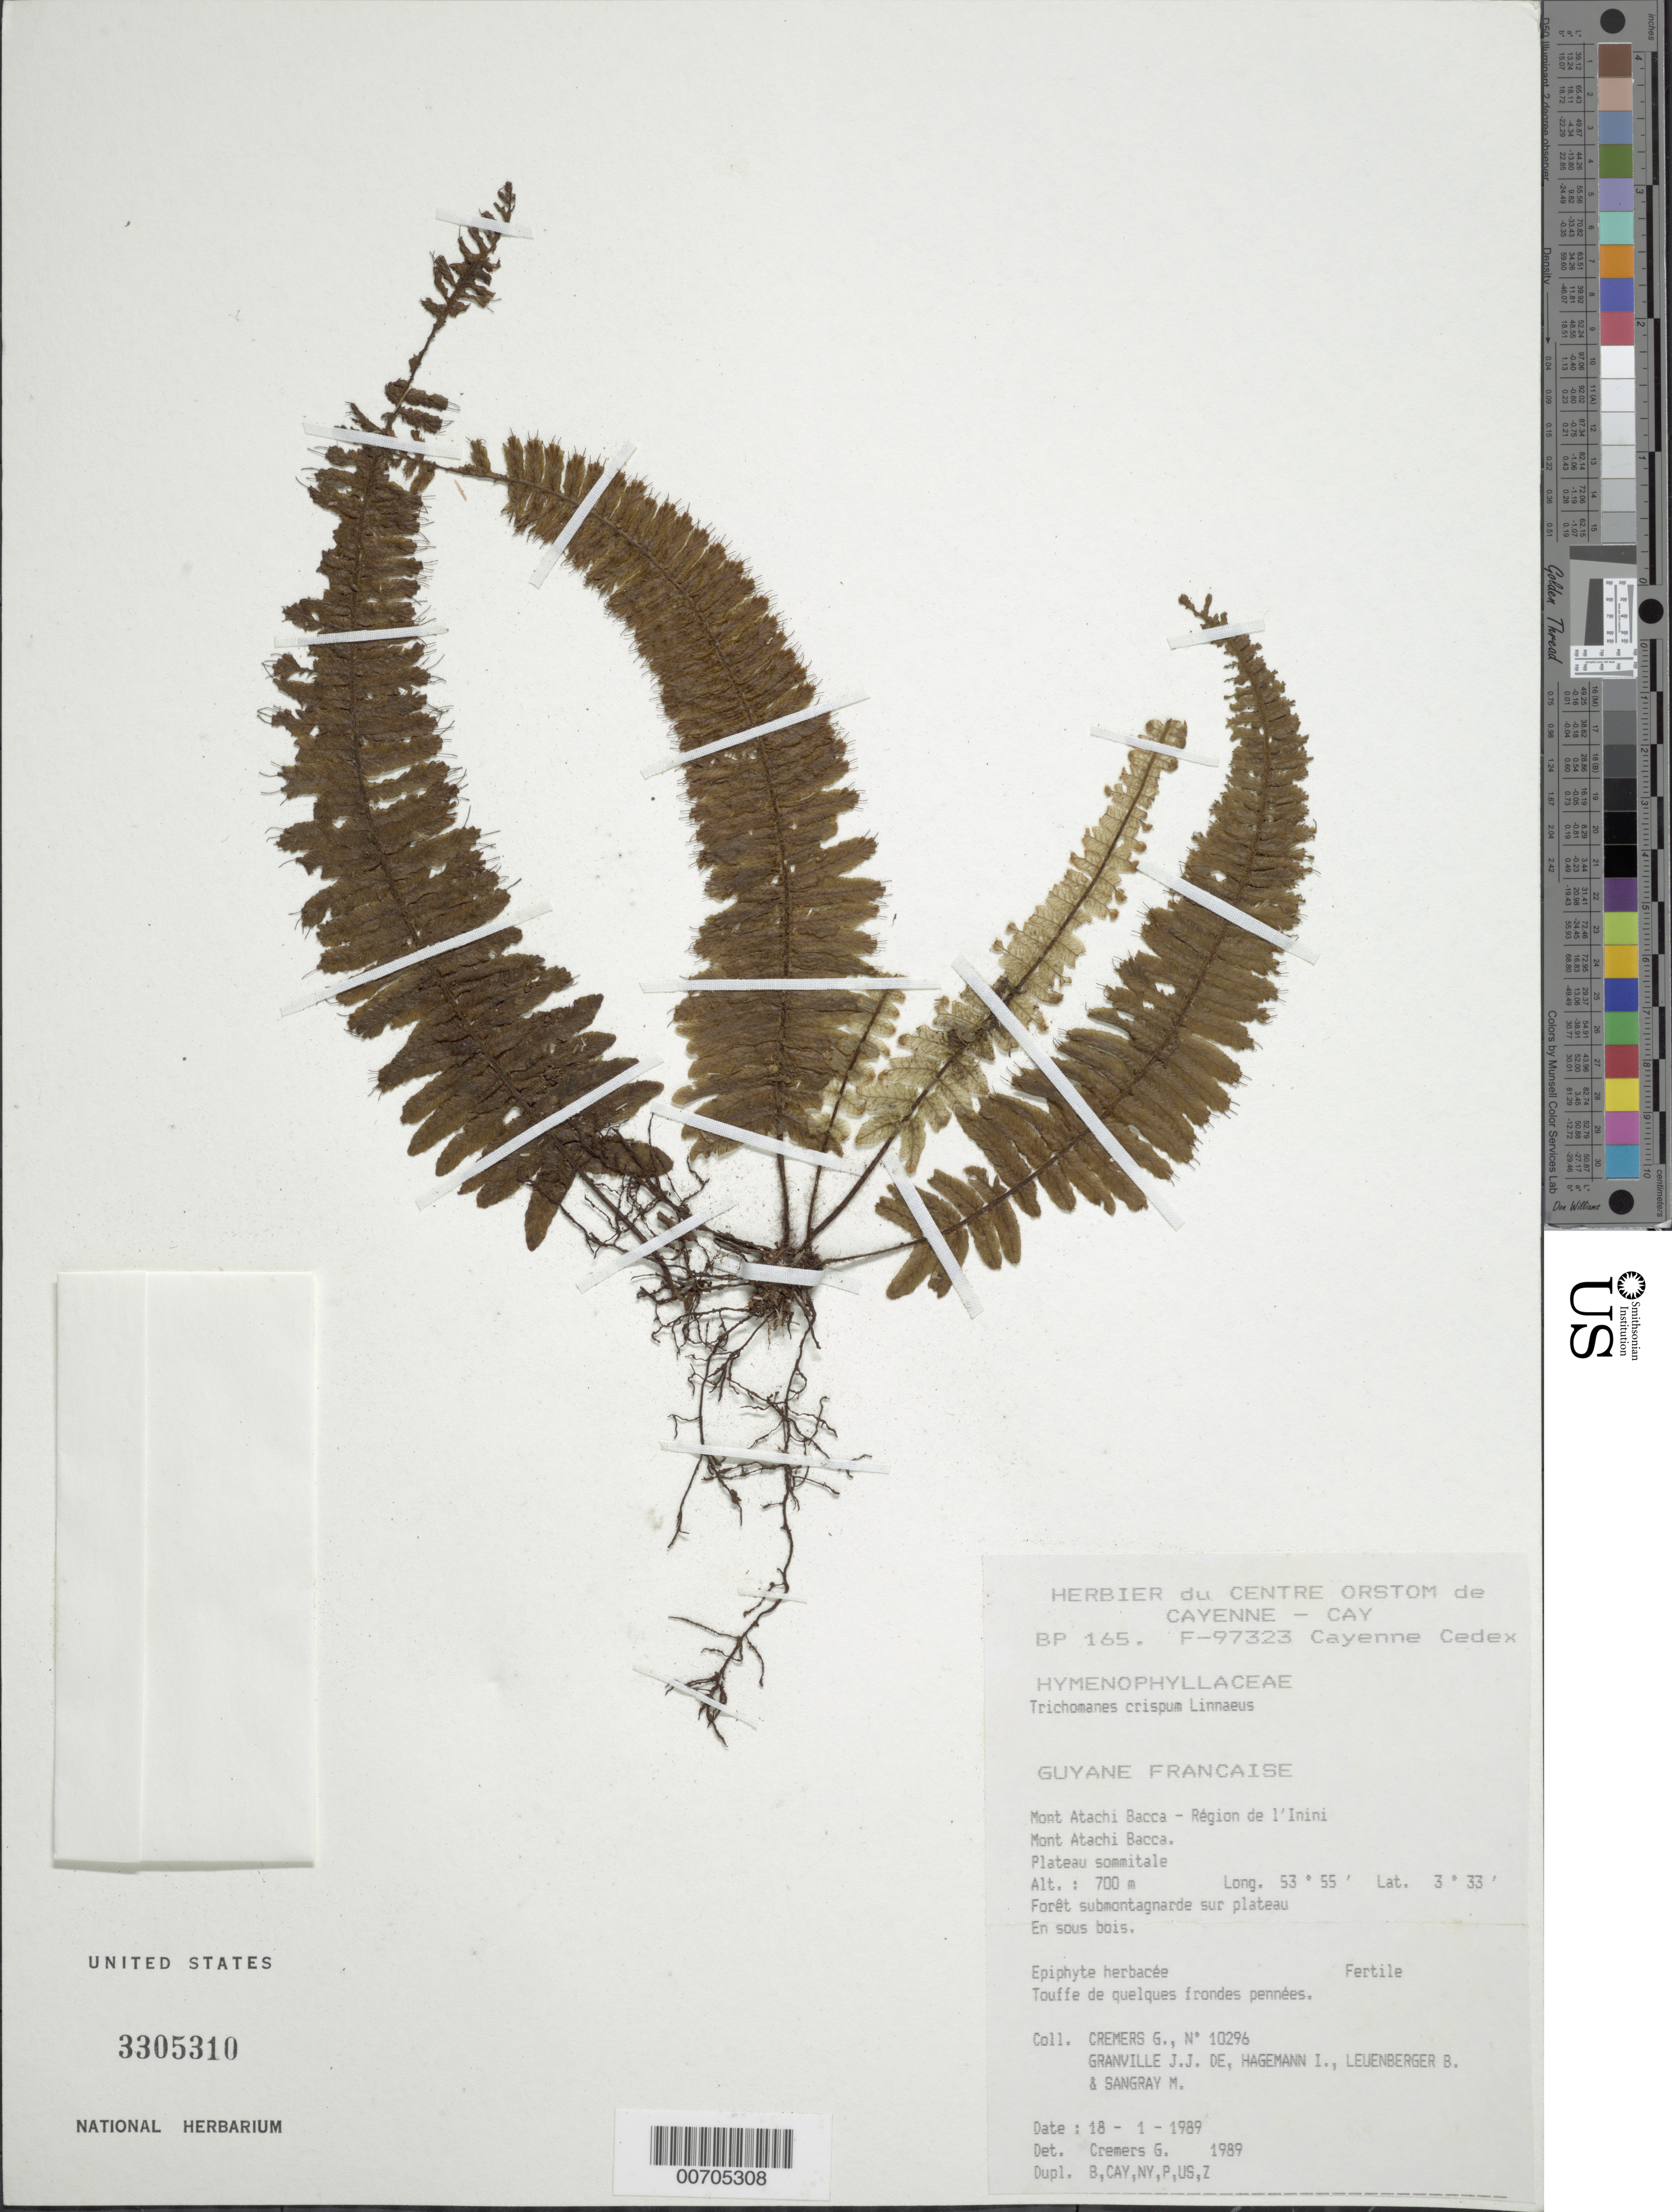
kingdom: Plantae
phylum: Tracheophyta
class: Polypodiopsida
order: Hymenophyllales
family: Hymenophyllaceae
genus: Trichomanes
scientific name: Trichomanes crispum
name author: L.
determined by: Cremers, Georges A.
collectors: G. Cremers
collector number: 10296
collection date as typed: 18-Jan-89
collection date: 1989-01-18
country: French Guiana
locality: Mont Atachi Bacca, région de l'Inini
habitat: Submontane forest, on plateau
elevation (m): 700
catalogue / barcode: US 3305310